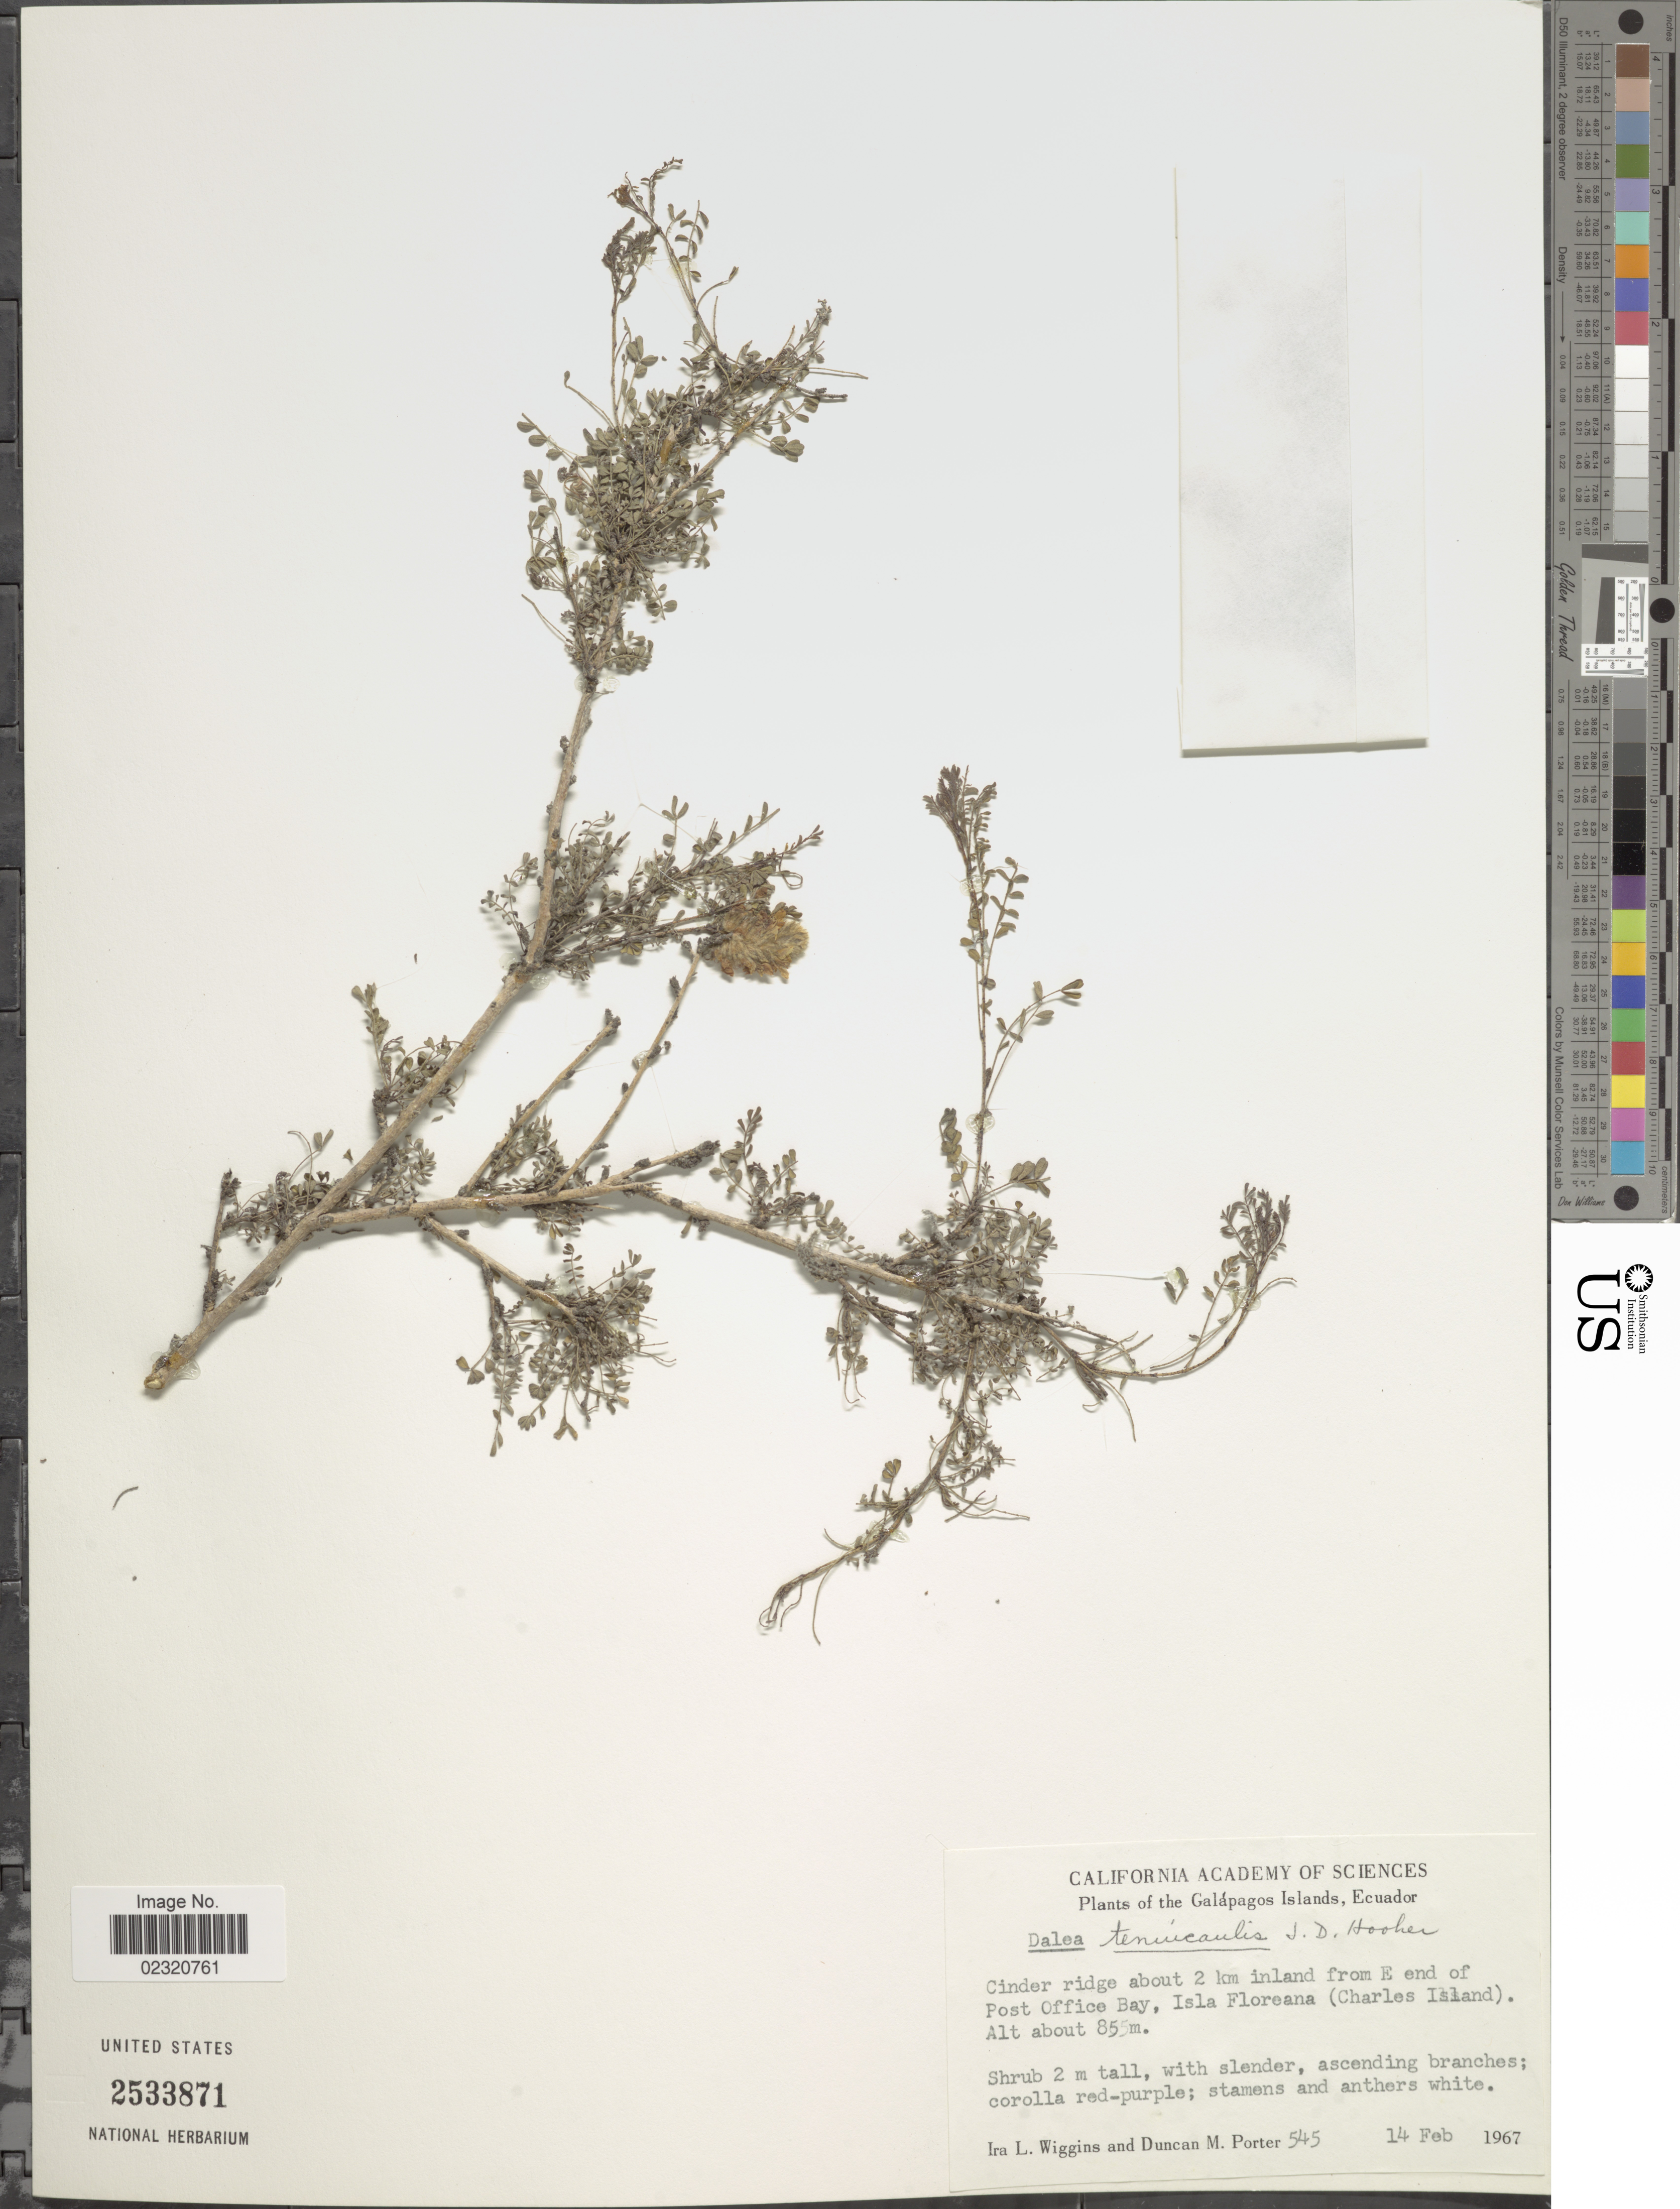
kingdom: Plantae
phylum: Tracheophyta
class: Magnoliopsida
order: Fabales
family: Fabaceae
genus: Dalea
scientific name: Dalea tenuicaulis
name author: Hook. f.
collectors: I. L. Wiggins & D. M. Porter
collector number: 545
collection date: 1967-02-14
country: Ecuador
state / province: Colón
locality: Galapagos Islands, Cinder ridge about 2 km inland from E end of Post Office Bay, Isla Floreana (Charles Island)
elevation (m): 85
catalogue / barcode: US 2533871